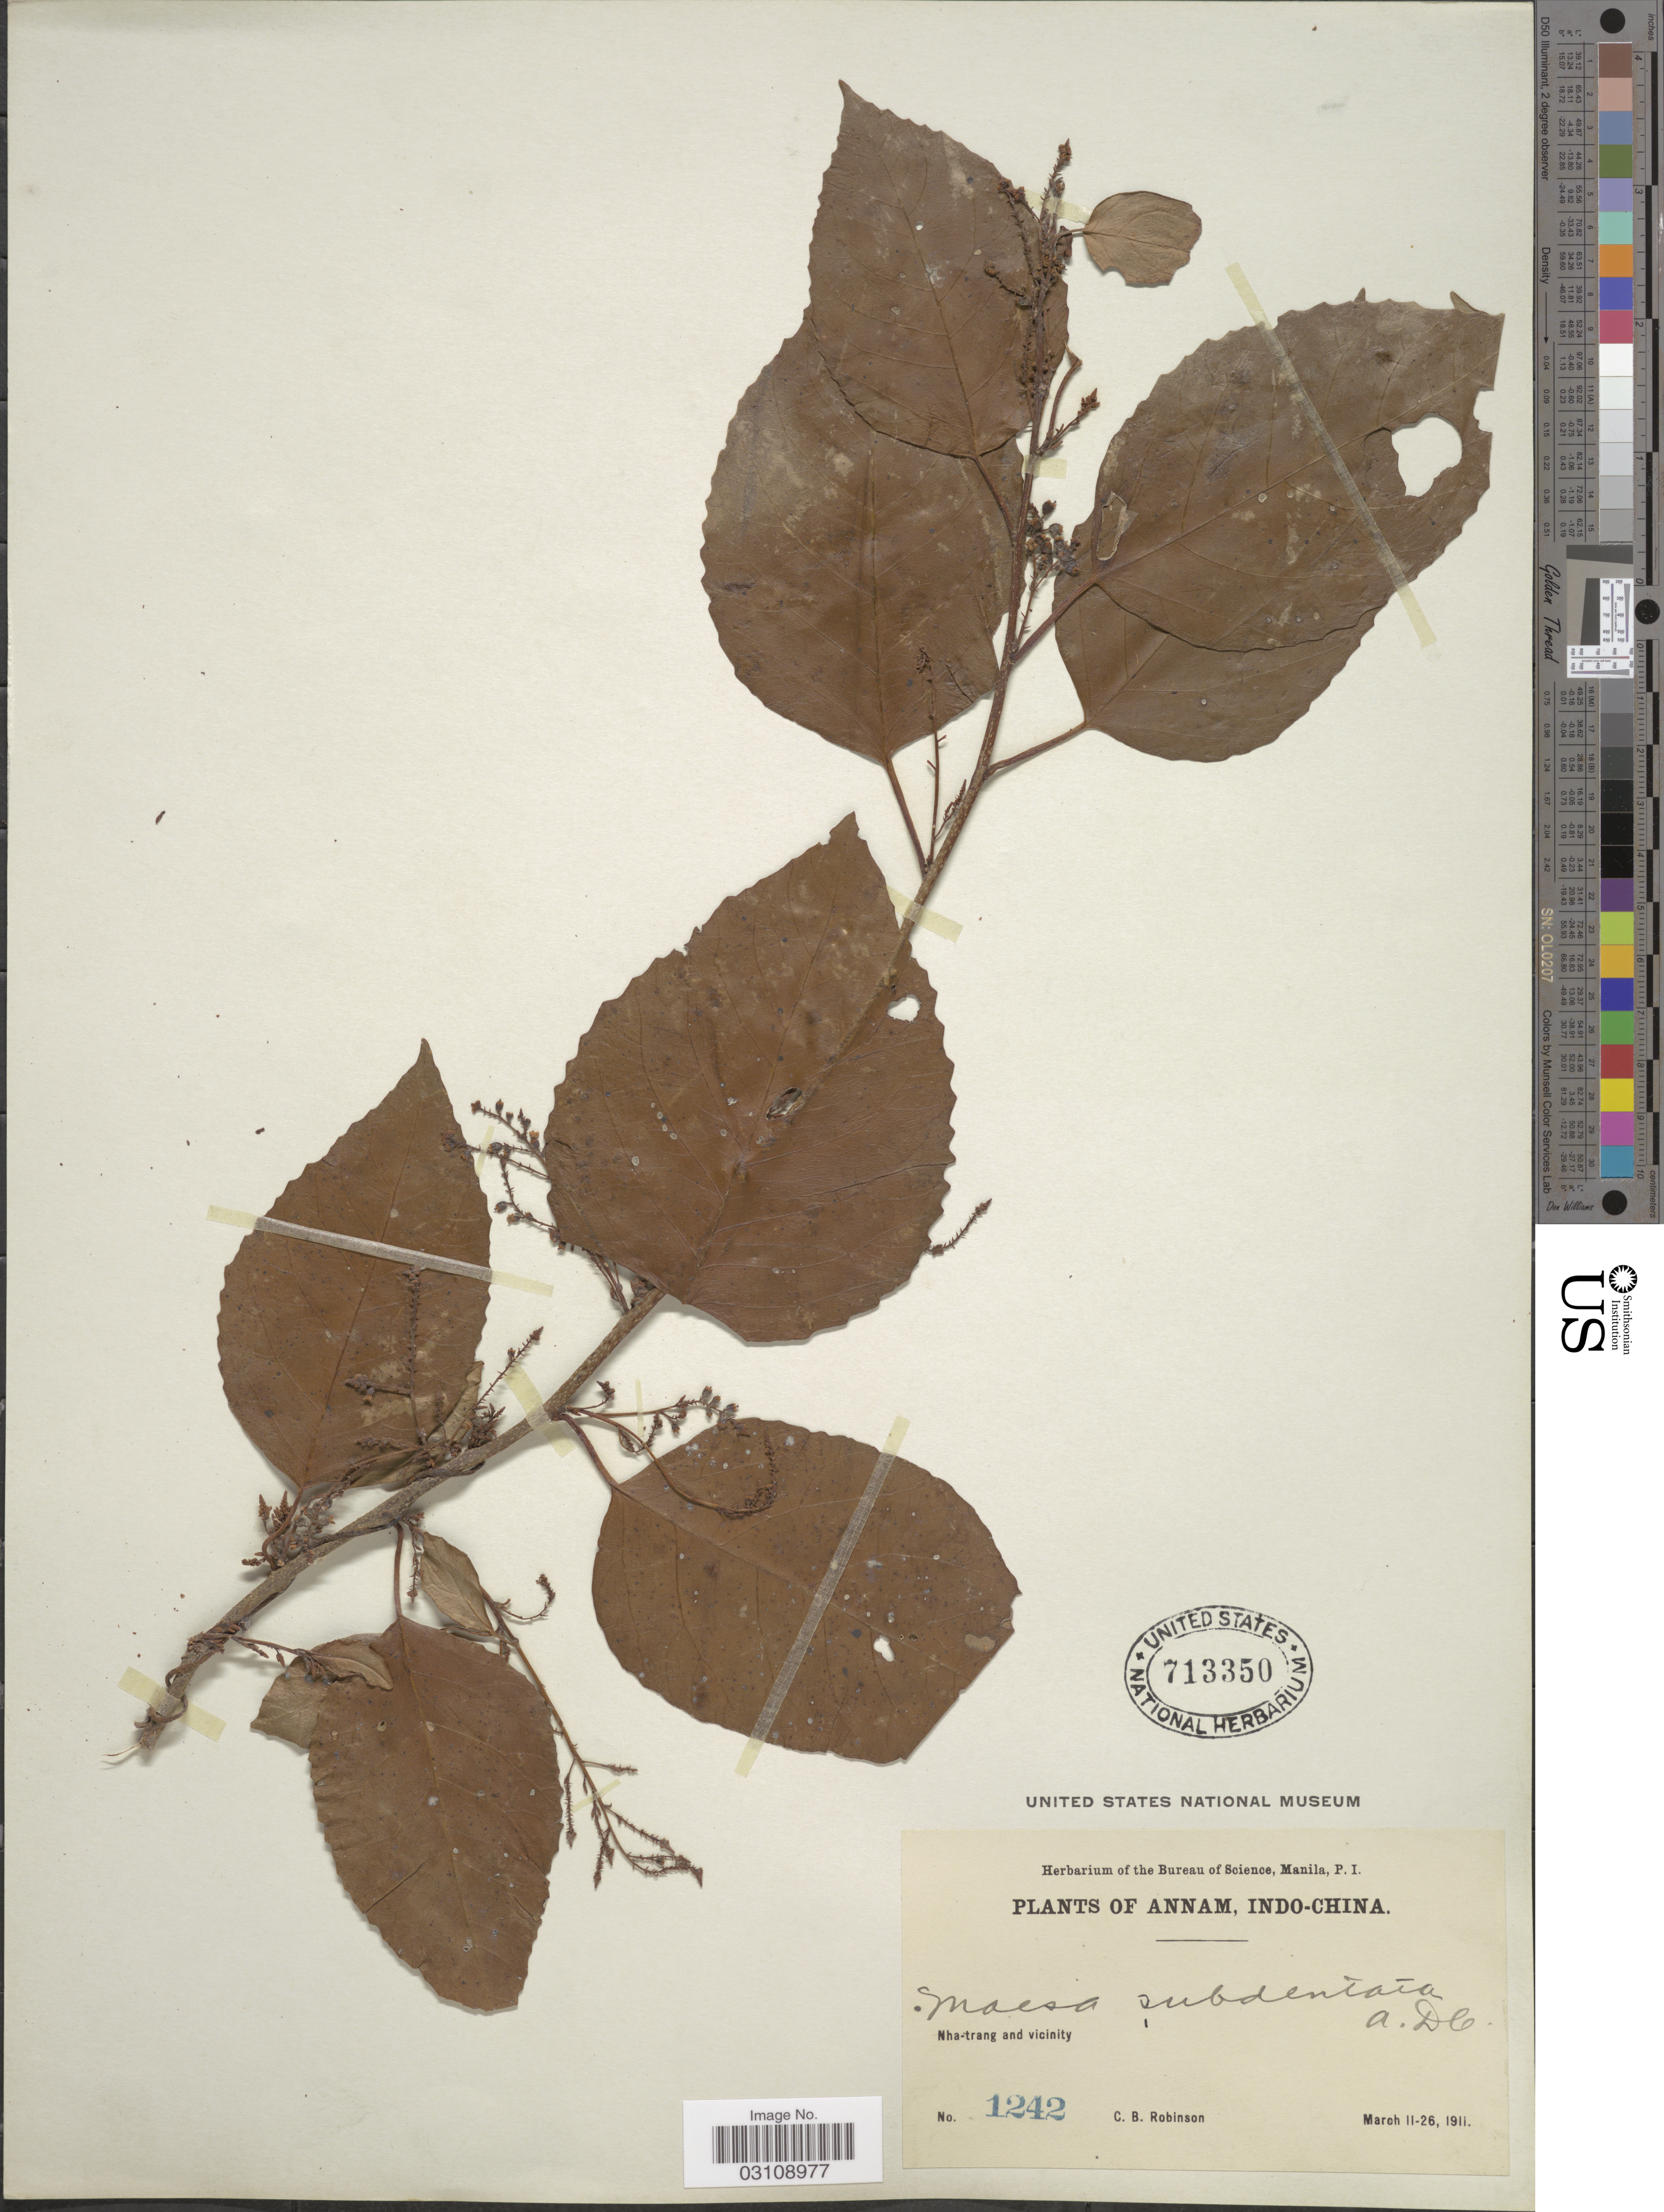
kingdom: Plantae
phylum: Tracheophyta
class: Magnoliopsida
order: Ericales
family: Primulaceae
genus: Maesa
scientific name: Maesa subdentata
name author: A. DC.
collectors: C. Robinson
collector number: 1242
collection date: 1911-03-11/1911-03-26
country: Vietnam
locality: Annam, Indo-China. Nha-trang and vicinity.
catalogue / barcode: US 713350